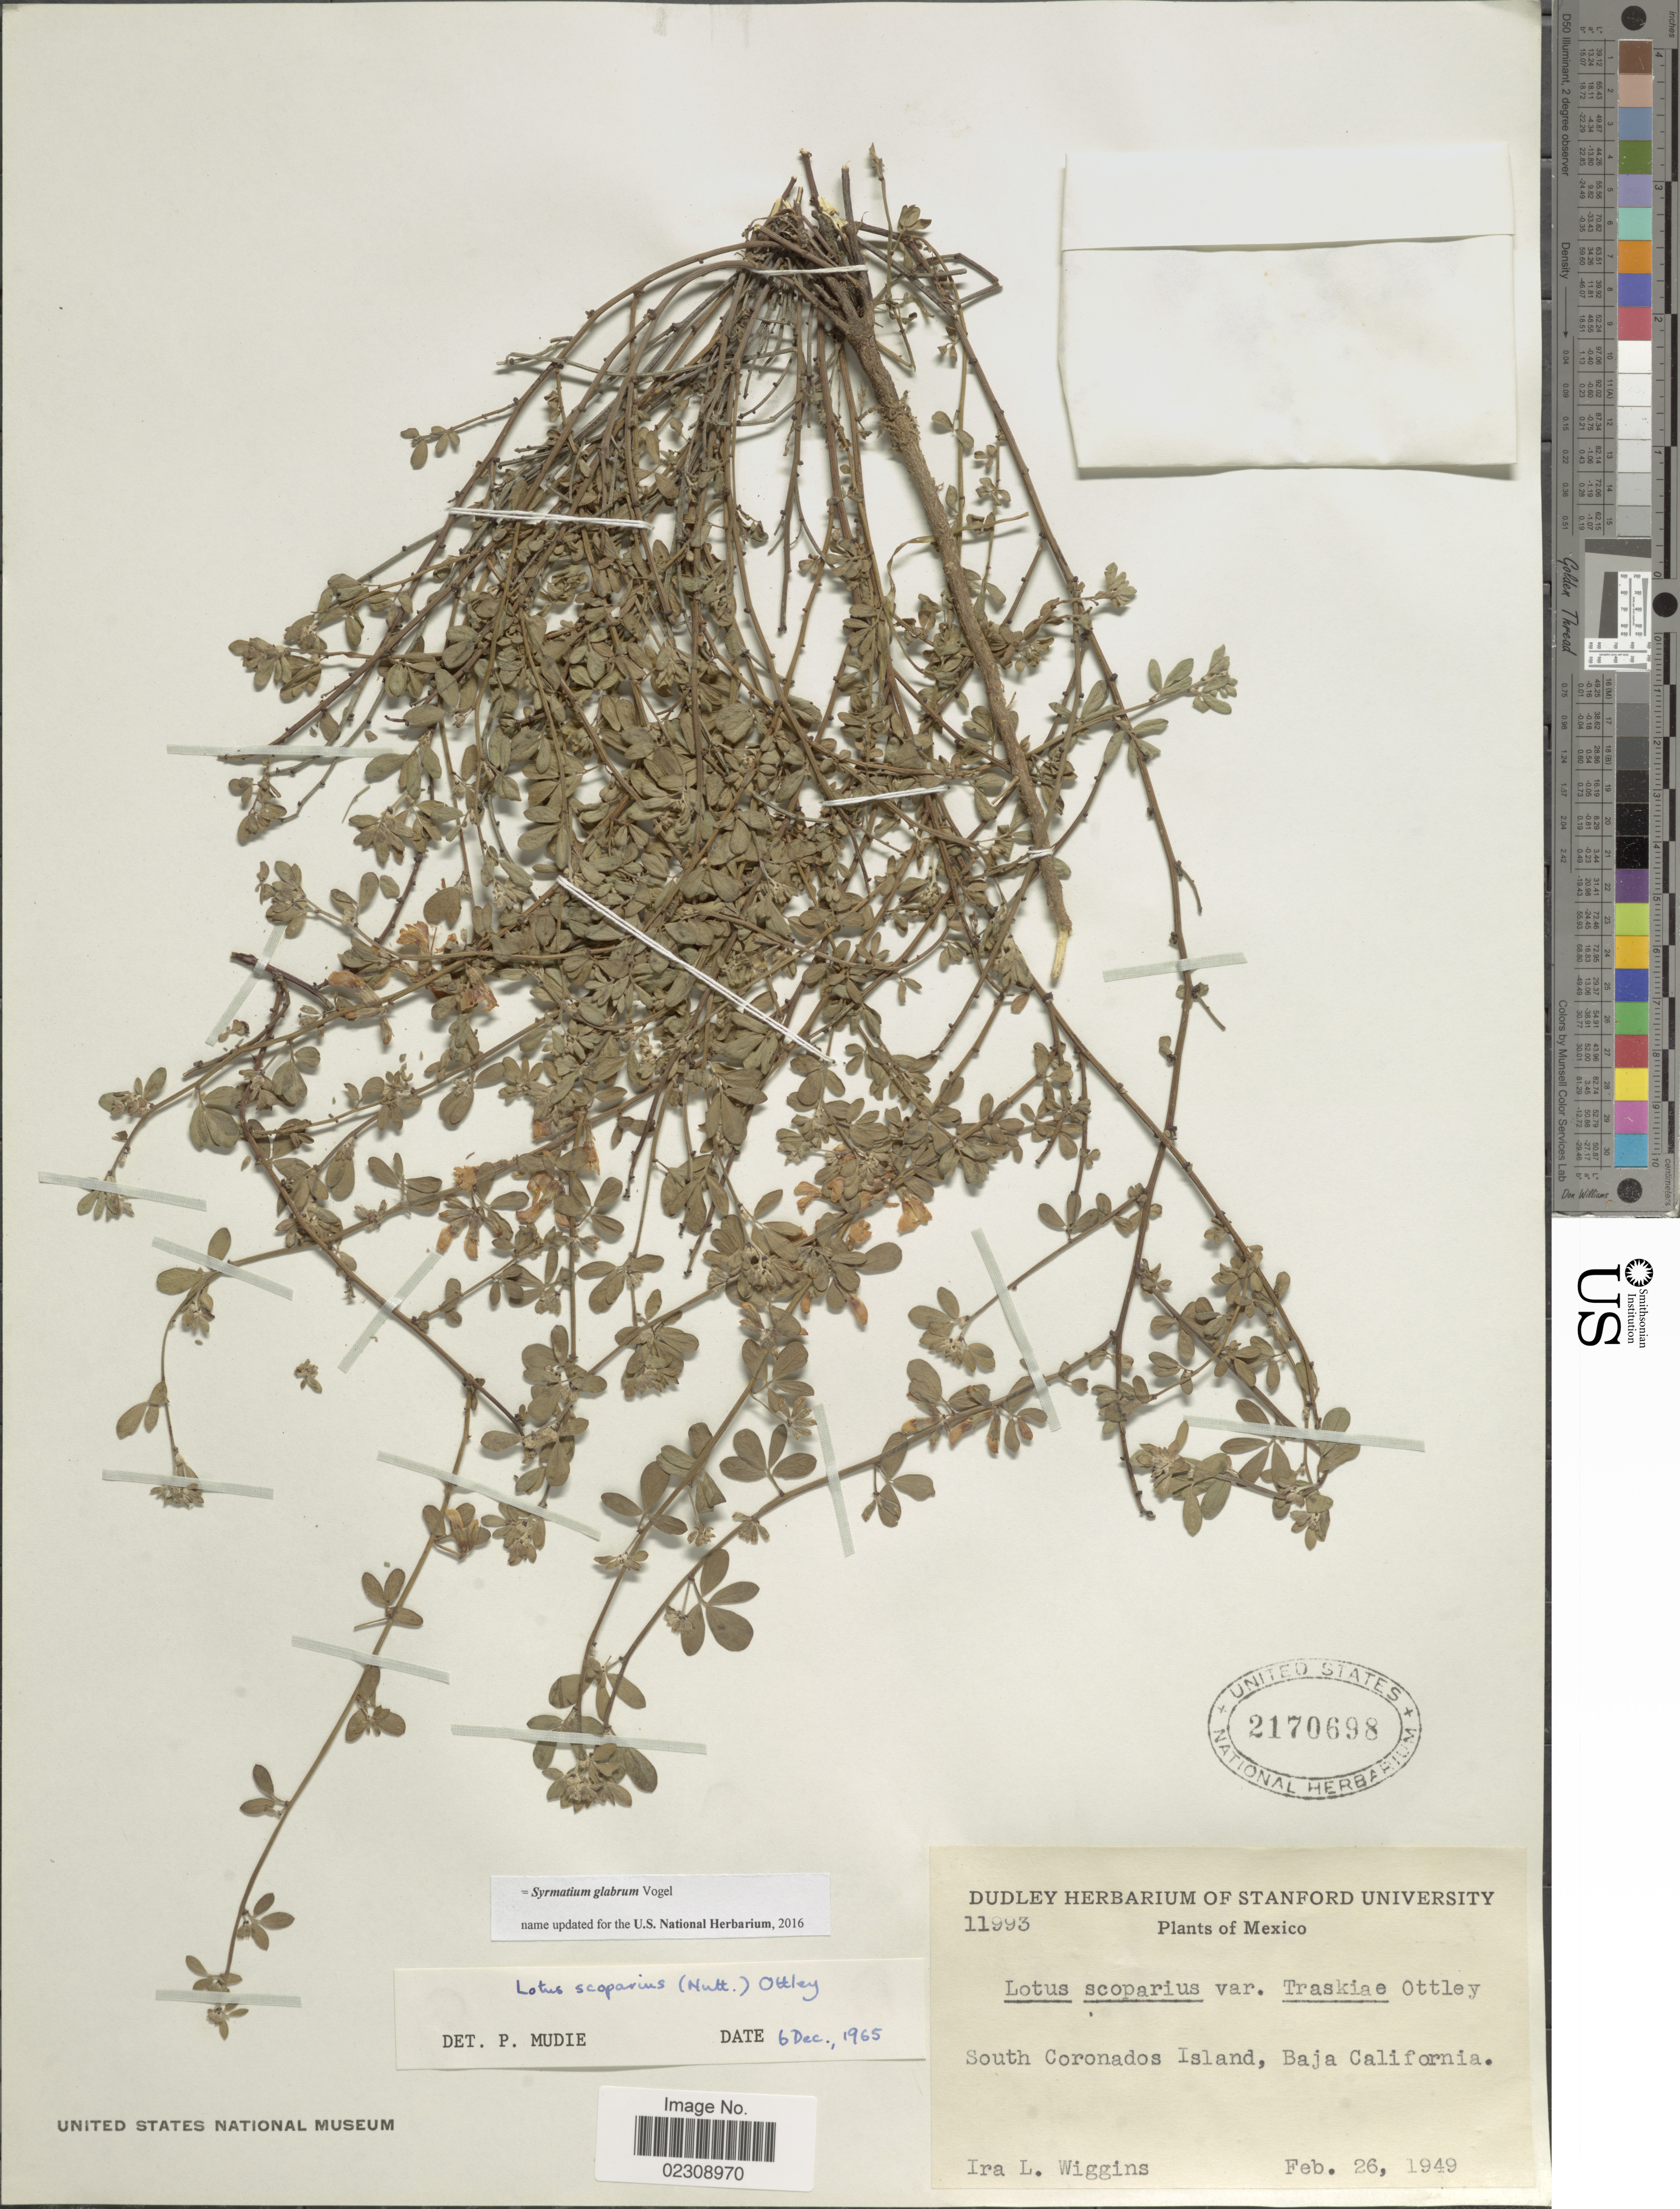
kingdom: Plantae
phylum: Tracheophyta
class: Magnoliopsida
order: Fabales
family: Fabaceae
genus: Syrmatium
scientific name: Syrmatium glabrum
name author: Vogel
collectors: I. L. Wiggins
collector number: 11993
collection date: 1949-02-26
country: Mexico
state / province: Baja California Norte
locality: South Coronados Island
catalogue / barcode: US 2170698